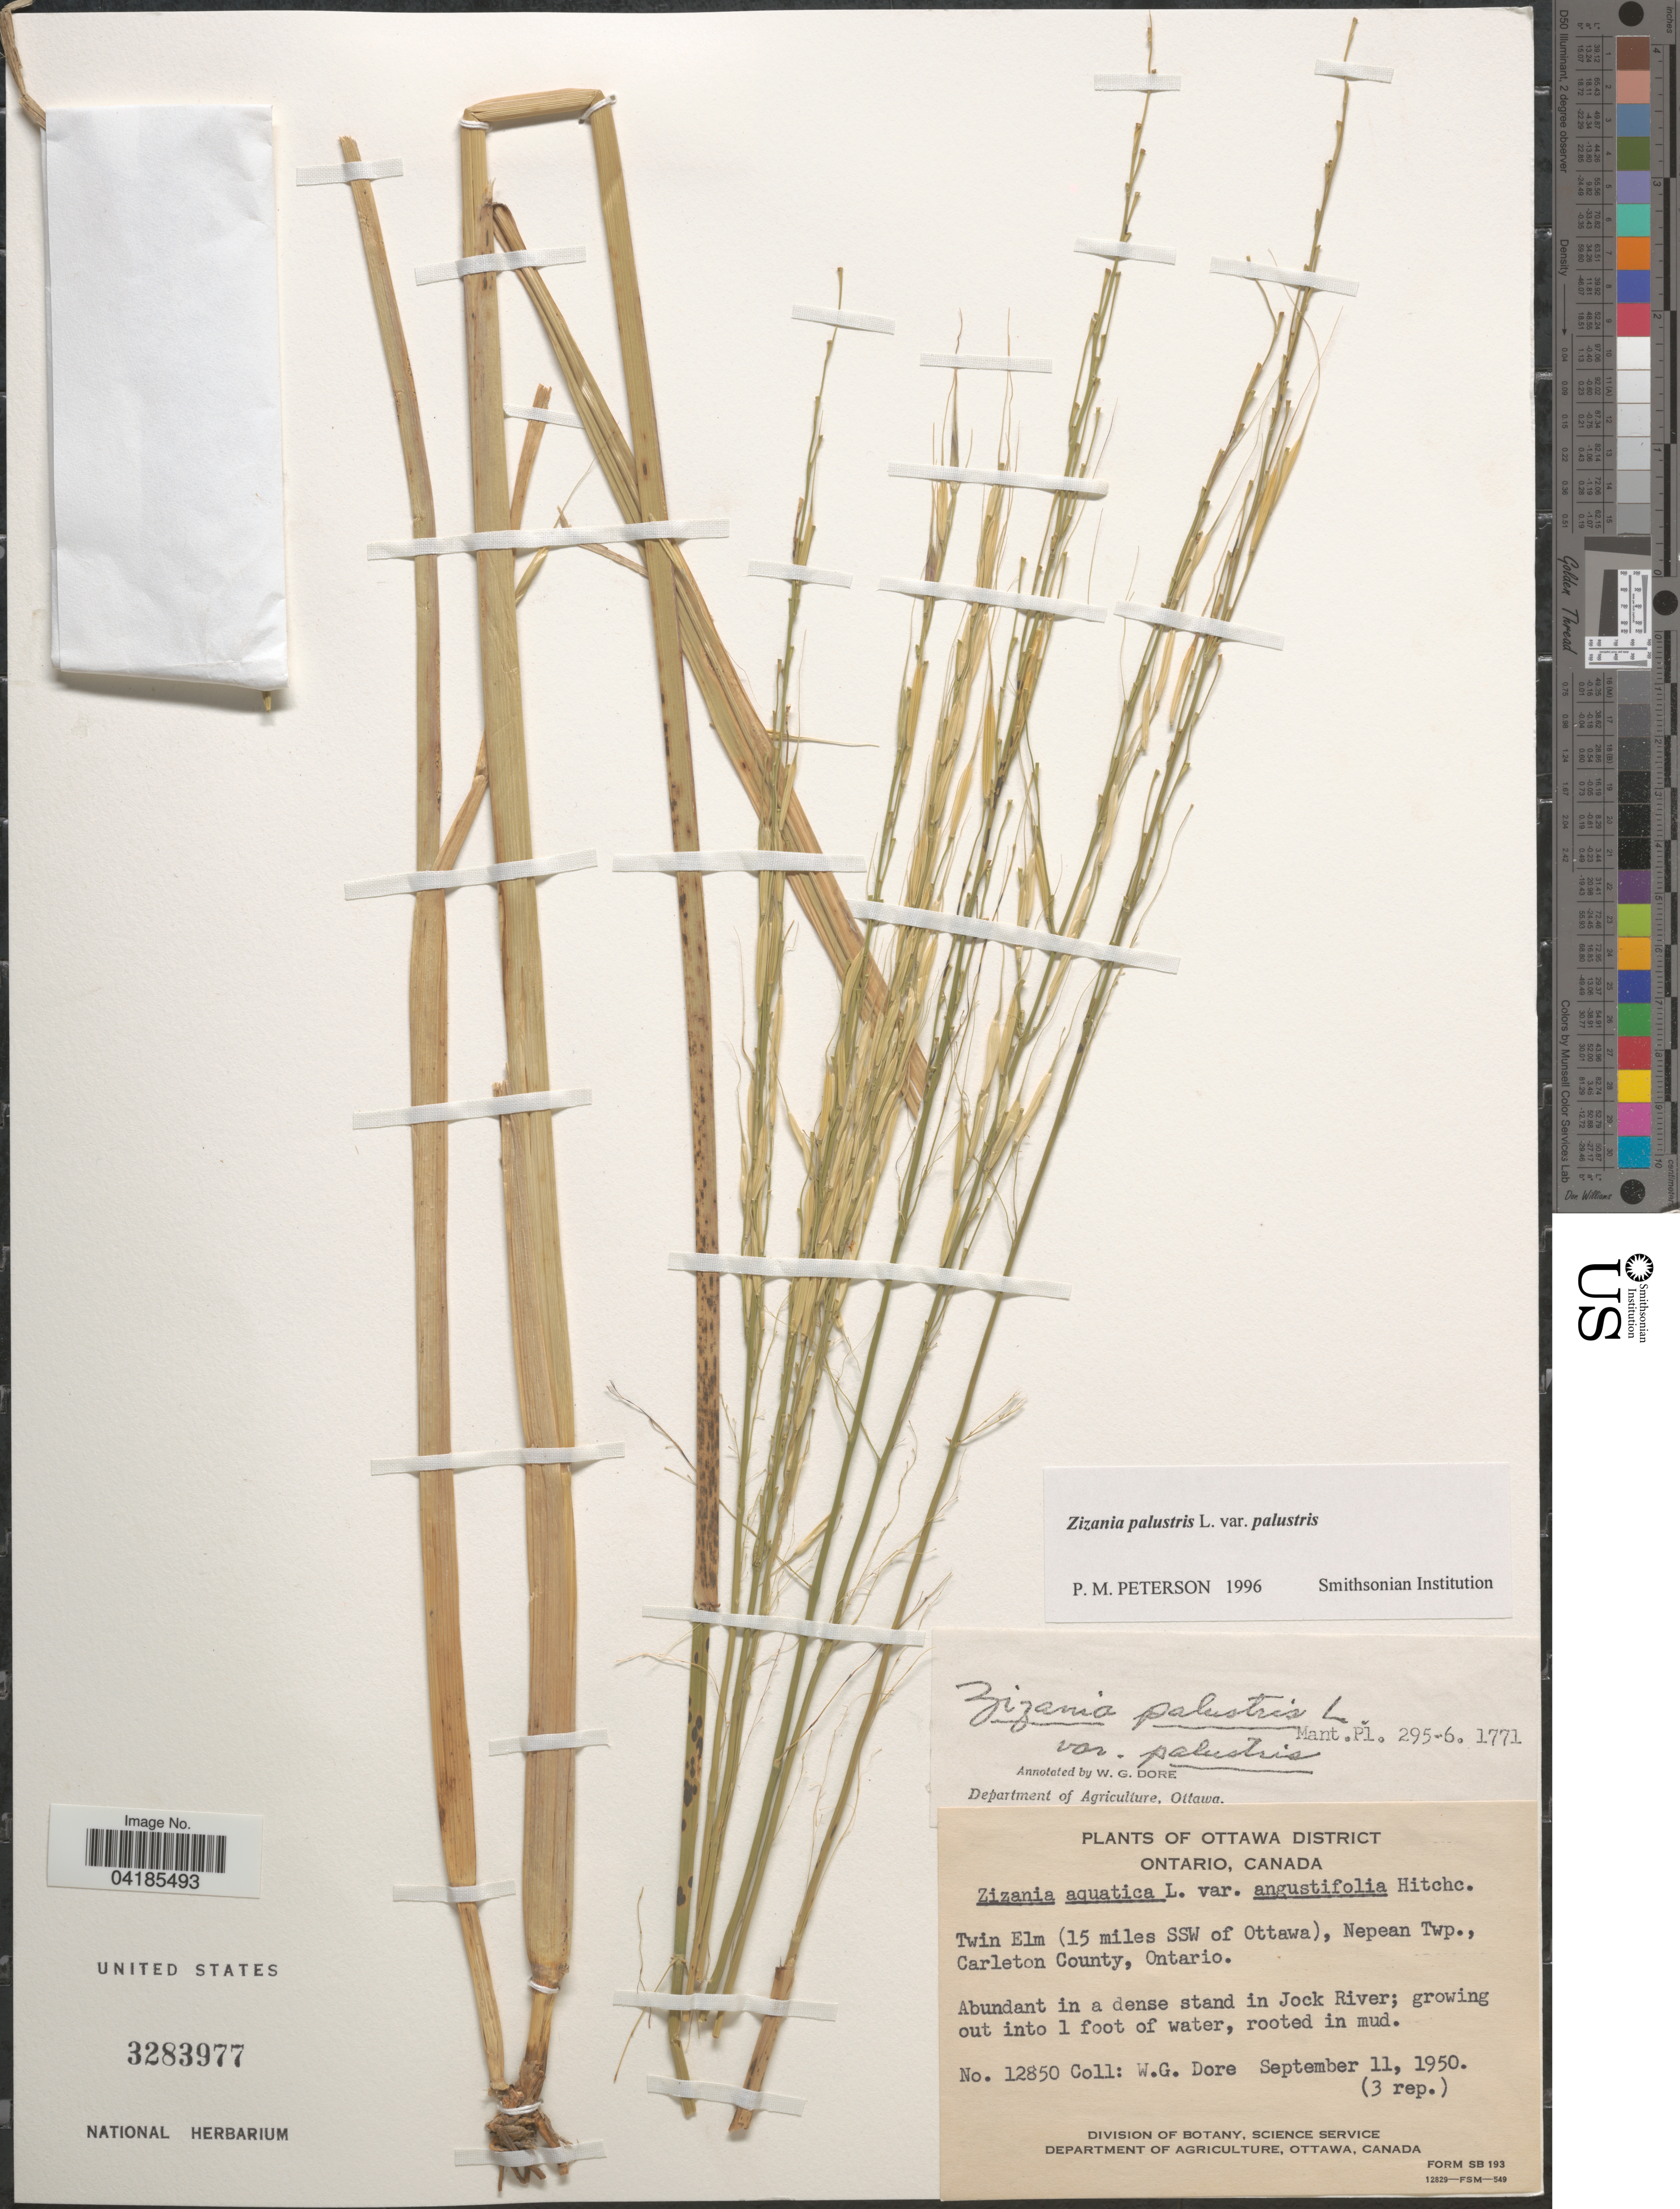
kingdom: Plantae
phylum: Tracheophyta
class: Liliopsida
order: Poales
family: Poaceae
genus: Zizania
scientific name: Zizania palustris var. palustris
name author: L.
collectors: W. Dore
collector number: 12850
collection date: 1950-09-11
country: Canada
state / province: Ontario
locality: Ottawa District. Twin Elm (15 miles SSW of Ottawa), Nepean Twp., Carleton County. Abundant in a dense stand in Jock River.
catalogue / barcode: US 3283977